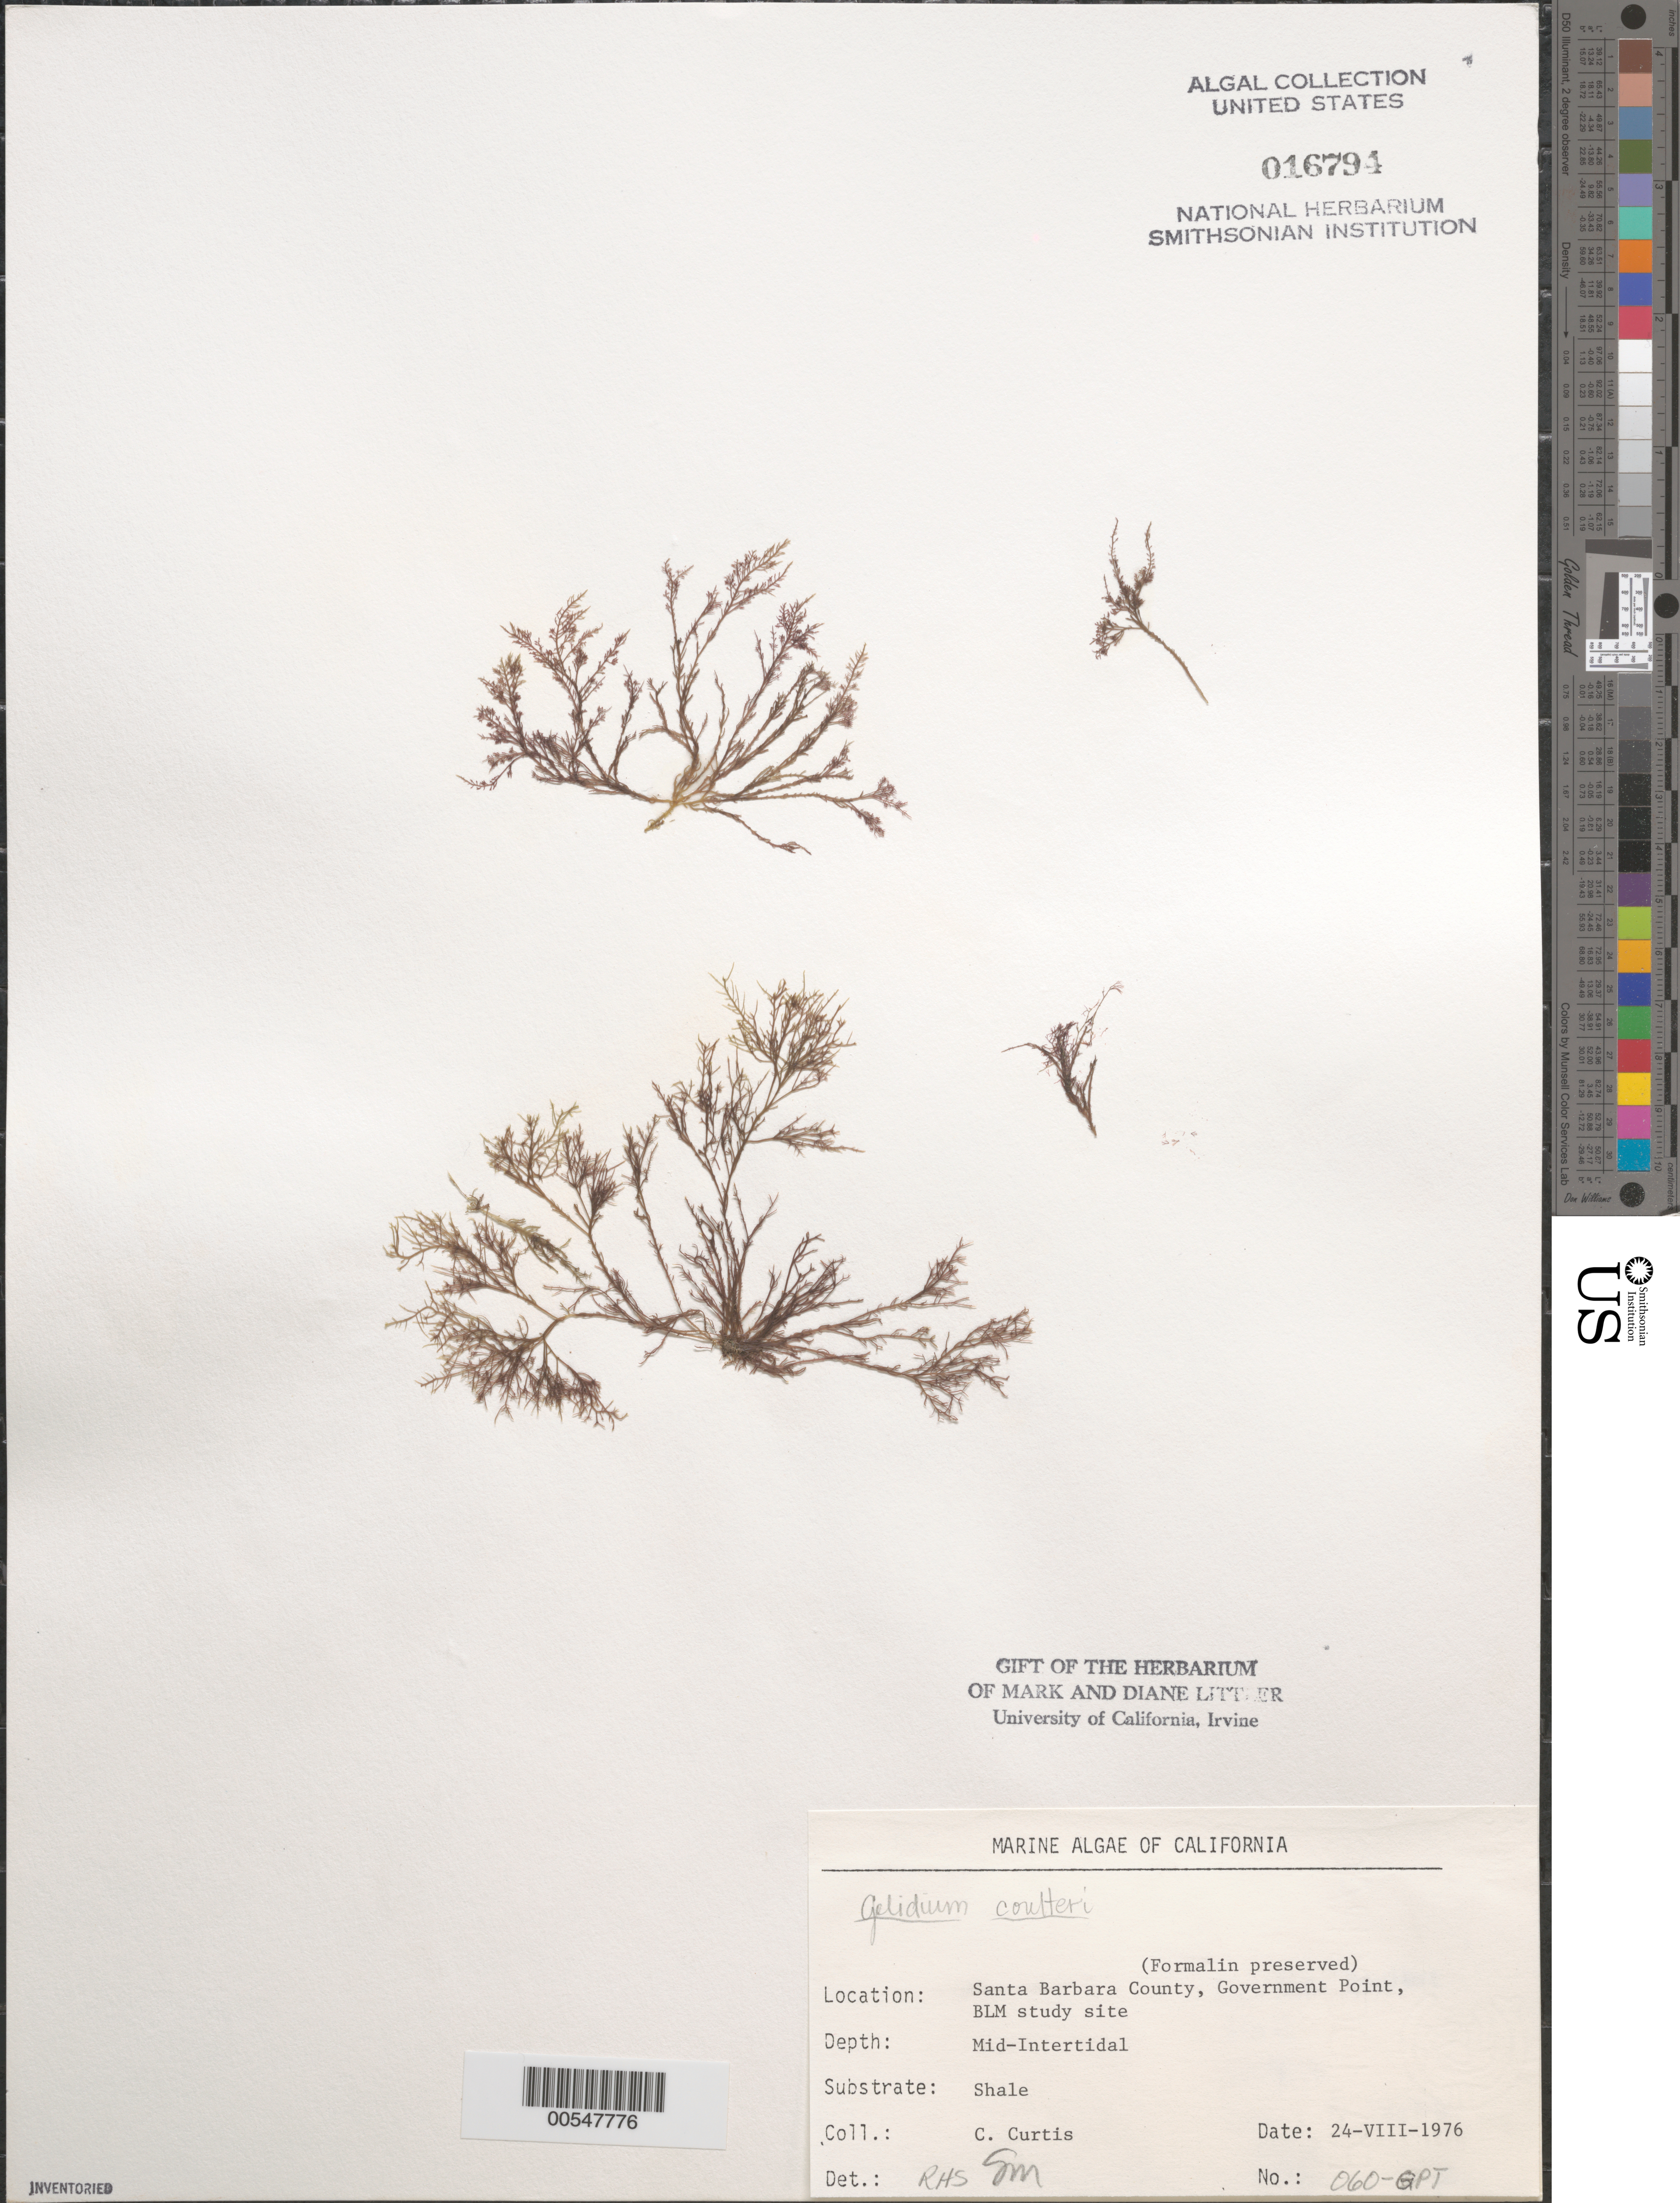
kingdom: Plantae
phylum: Rhodophyta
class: Florideophyceae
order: Gelidiales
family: Gelidiaceae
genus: Gelidium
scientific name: Gelidium coulteri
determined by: Sims, Robert H.; Murray, S. N.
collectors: C. Curtis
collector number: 060-gpt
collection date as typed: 24 Aug 1976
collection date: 1976-08-24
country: United States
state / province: California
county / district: Santa Barbara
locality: Government Point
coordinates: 34 26'31"N, 120 24'06"W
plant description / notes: BLM-SOCALBIGHT Rocky Intertidal Survey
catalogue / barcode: US 16794